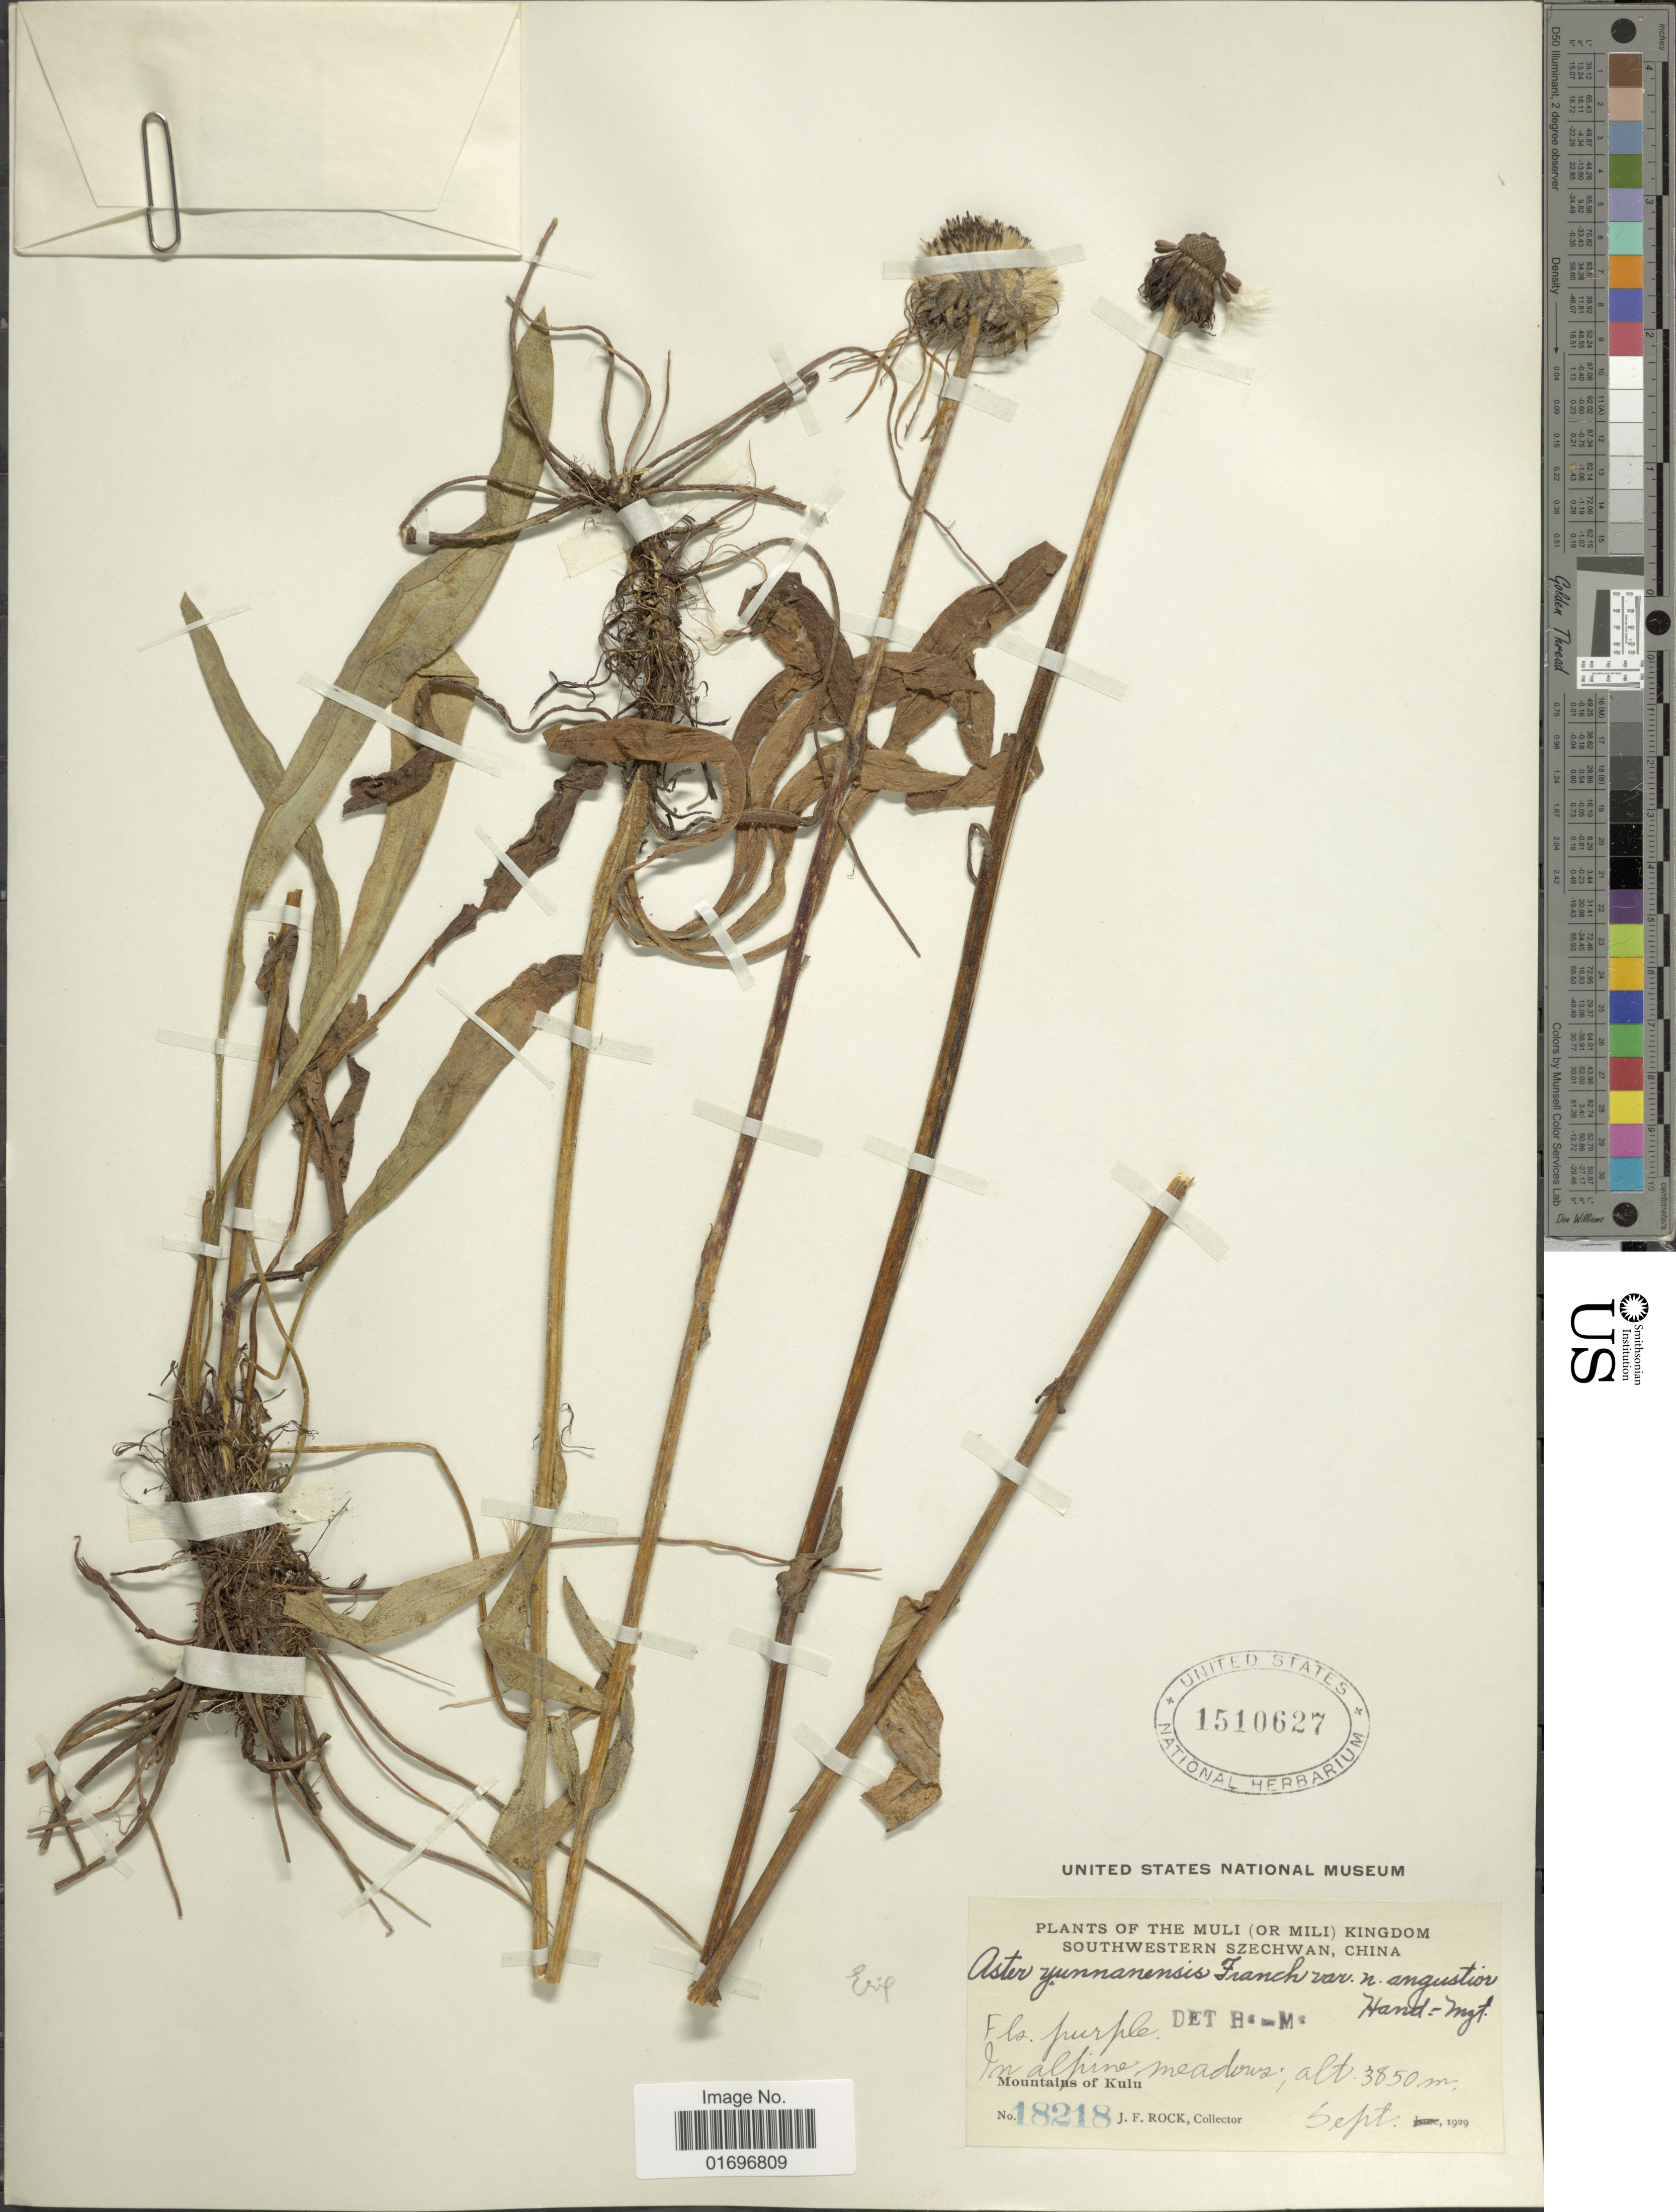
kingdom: Plantae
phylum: Tracheophyta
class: Magnoliopsida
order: Asterales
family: Asteraceae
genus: Aster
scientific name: Aster yunnanensis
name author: Franch.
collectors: J. Rock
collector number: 18218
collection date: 1929-09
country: China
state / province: Sichuan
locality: Muli (or Mili) Kingdom. Southwestern Szechwan, China. Mountains of Kulu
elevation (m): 3850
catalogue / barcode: US 1510627